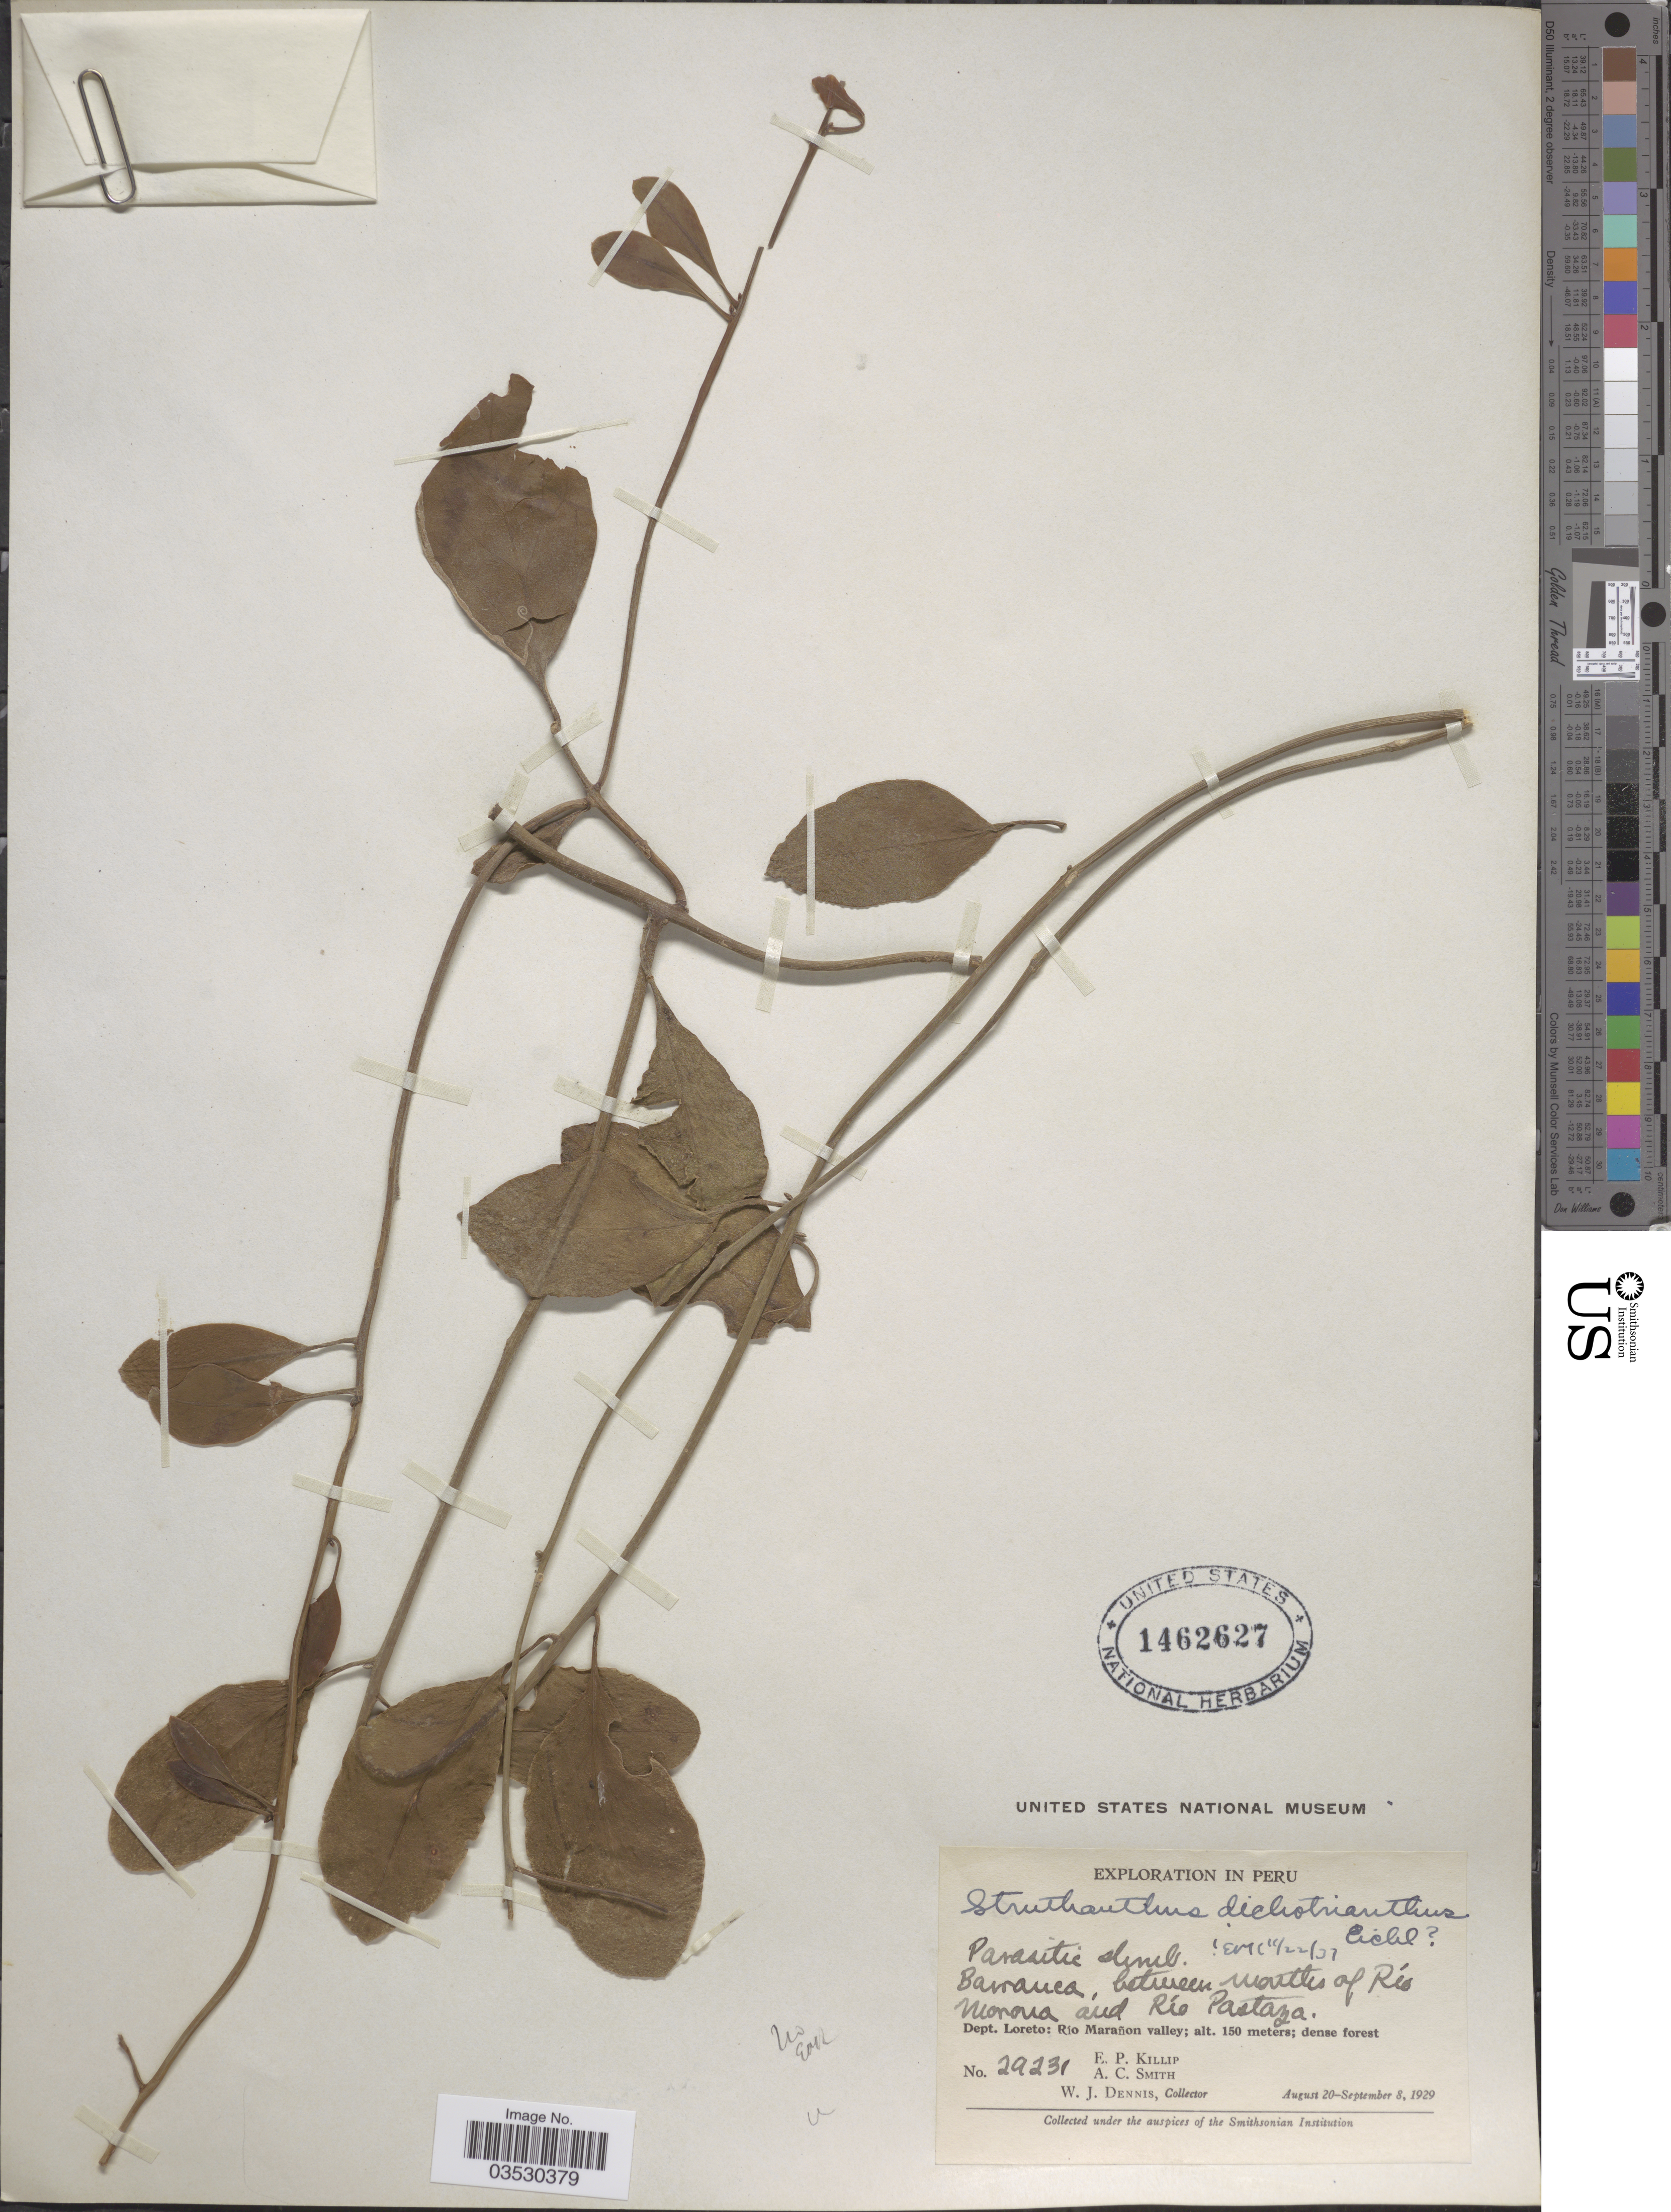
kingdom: Plantae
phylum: Tracheophyta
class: Magnoliopsida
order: Santalales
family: Loranthaceae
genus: Struthanthus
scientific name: Struthanthus dichotrianthus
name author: Eichler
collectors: E. P. Killip, A. C. Smith & W. J. Dennis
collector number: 29231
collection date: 1929-08-20/1929-09-08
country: Peru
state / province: Loreto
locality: Barranca, between mouths of Río Morona and Río Pastaza. Río Marañon valley.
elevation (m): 150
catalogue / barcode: US 1462627